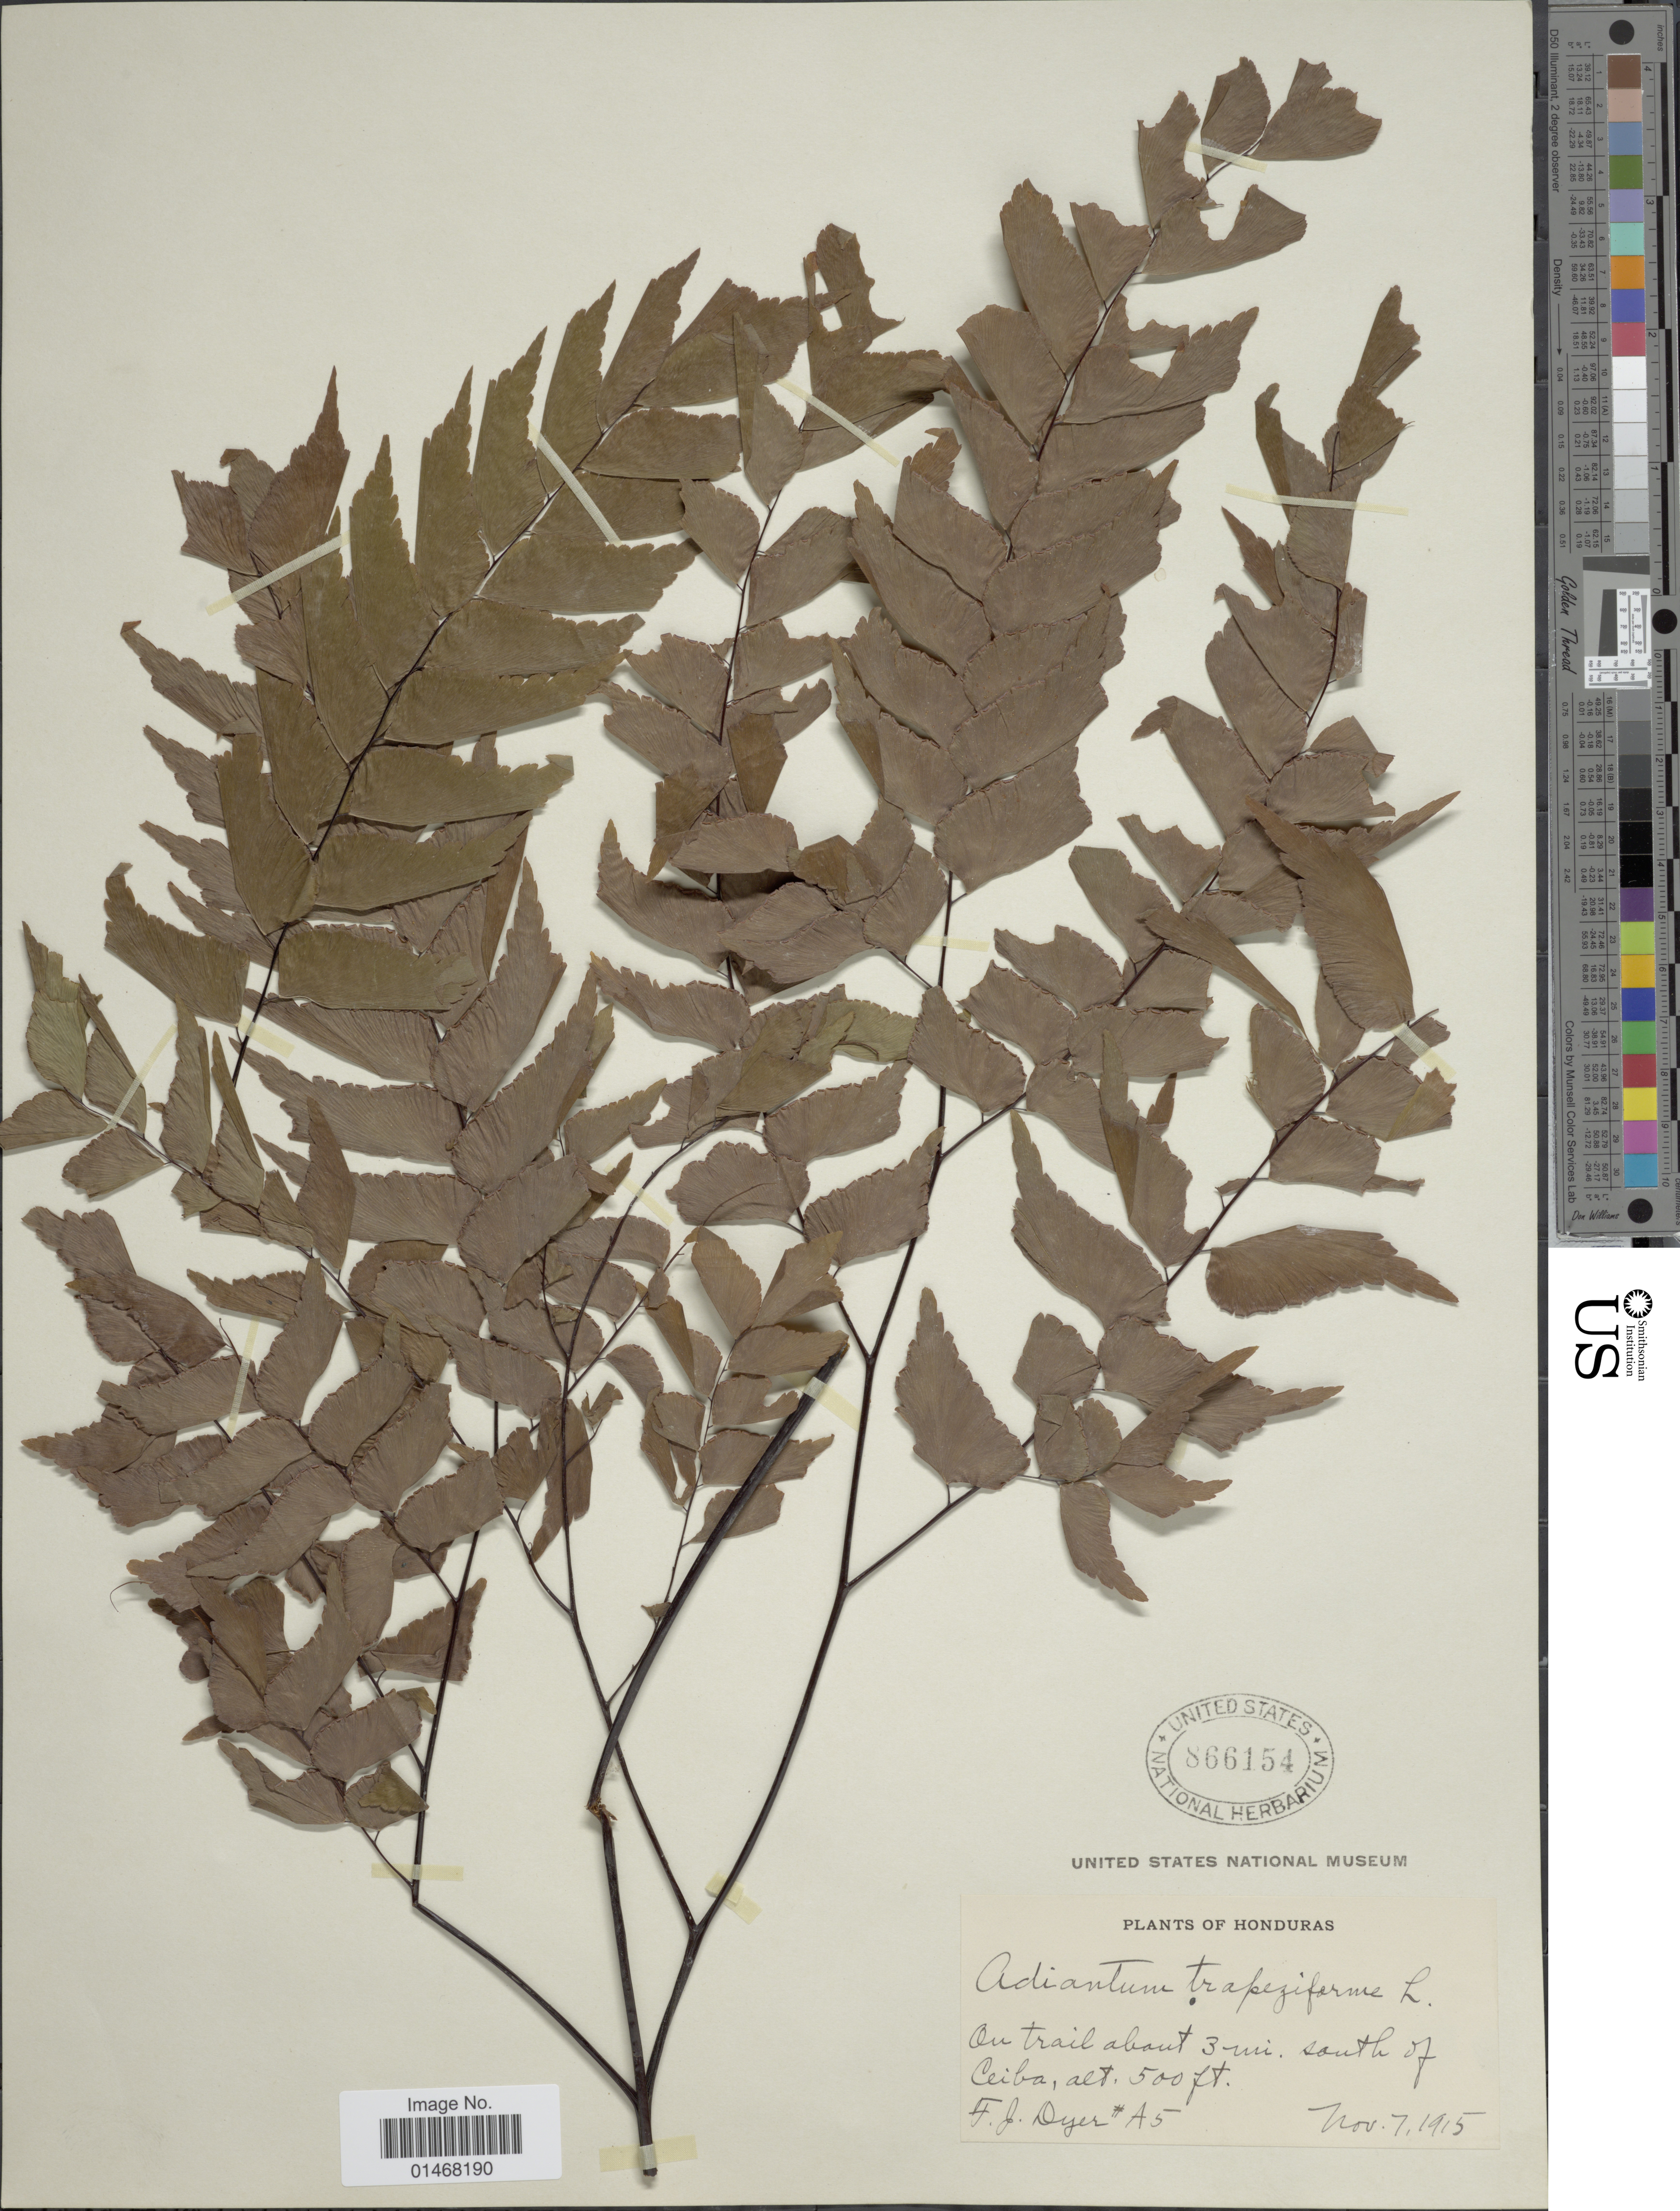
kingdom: Plantae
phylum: Tracheophyta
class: Polypodiopsida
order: Polypodiales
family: Pteridaceae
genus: Adiantum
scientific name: Adiantum trapeziforme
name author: L.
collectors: F. J. Dyer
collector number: A5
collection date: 1915-11-07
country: Honduras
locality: On trail about 3 mi south of Ceiba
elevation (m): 152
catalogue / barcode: US 866154